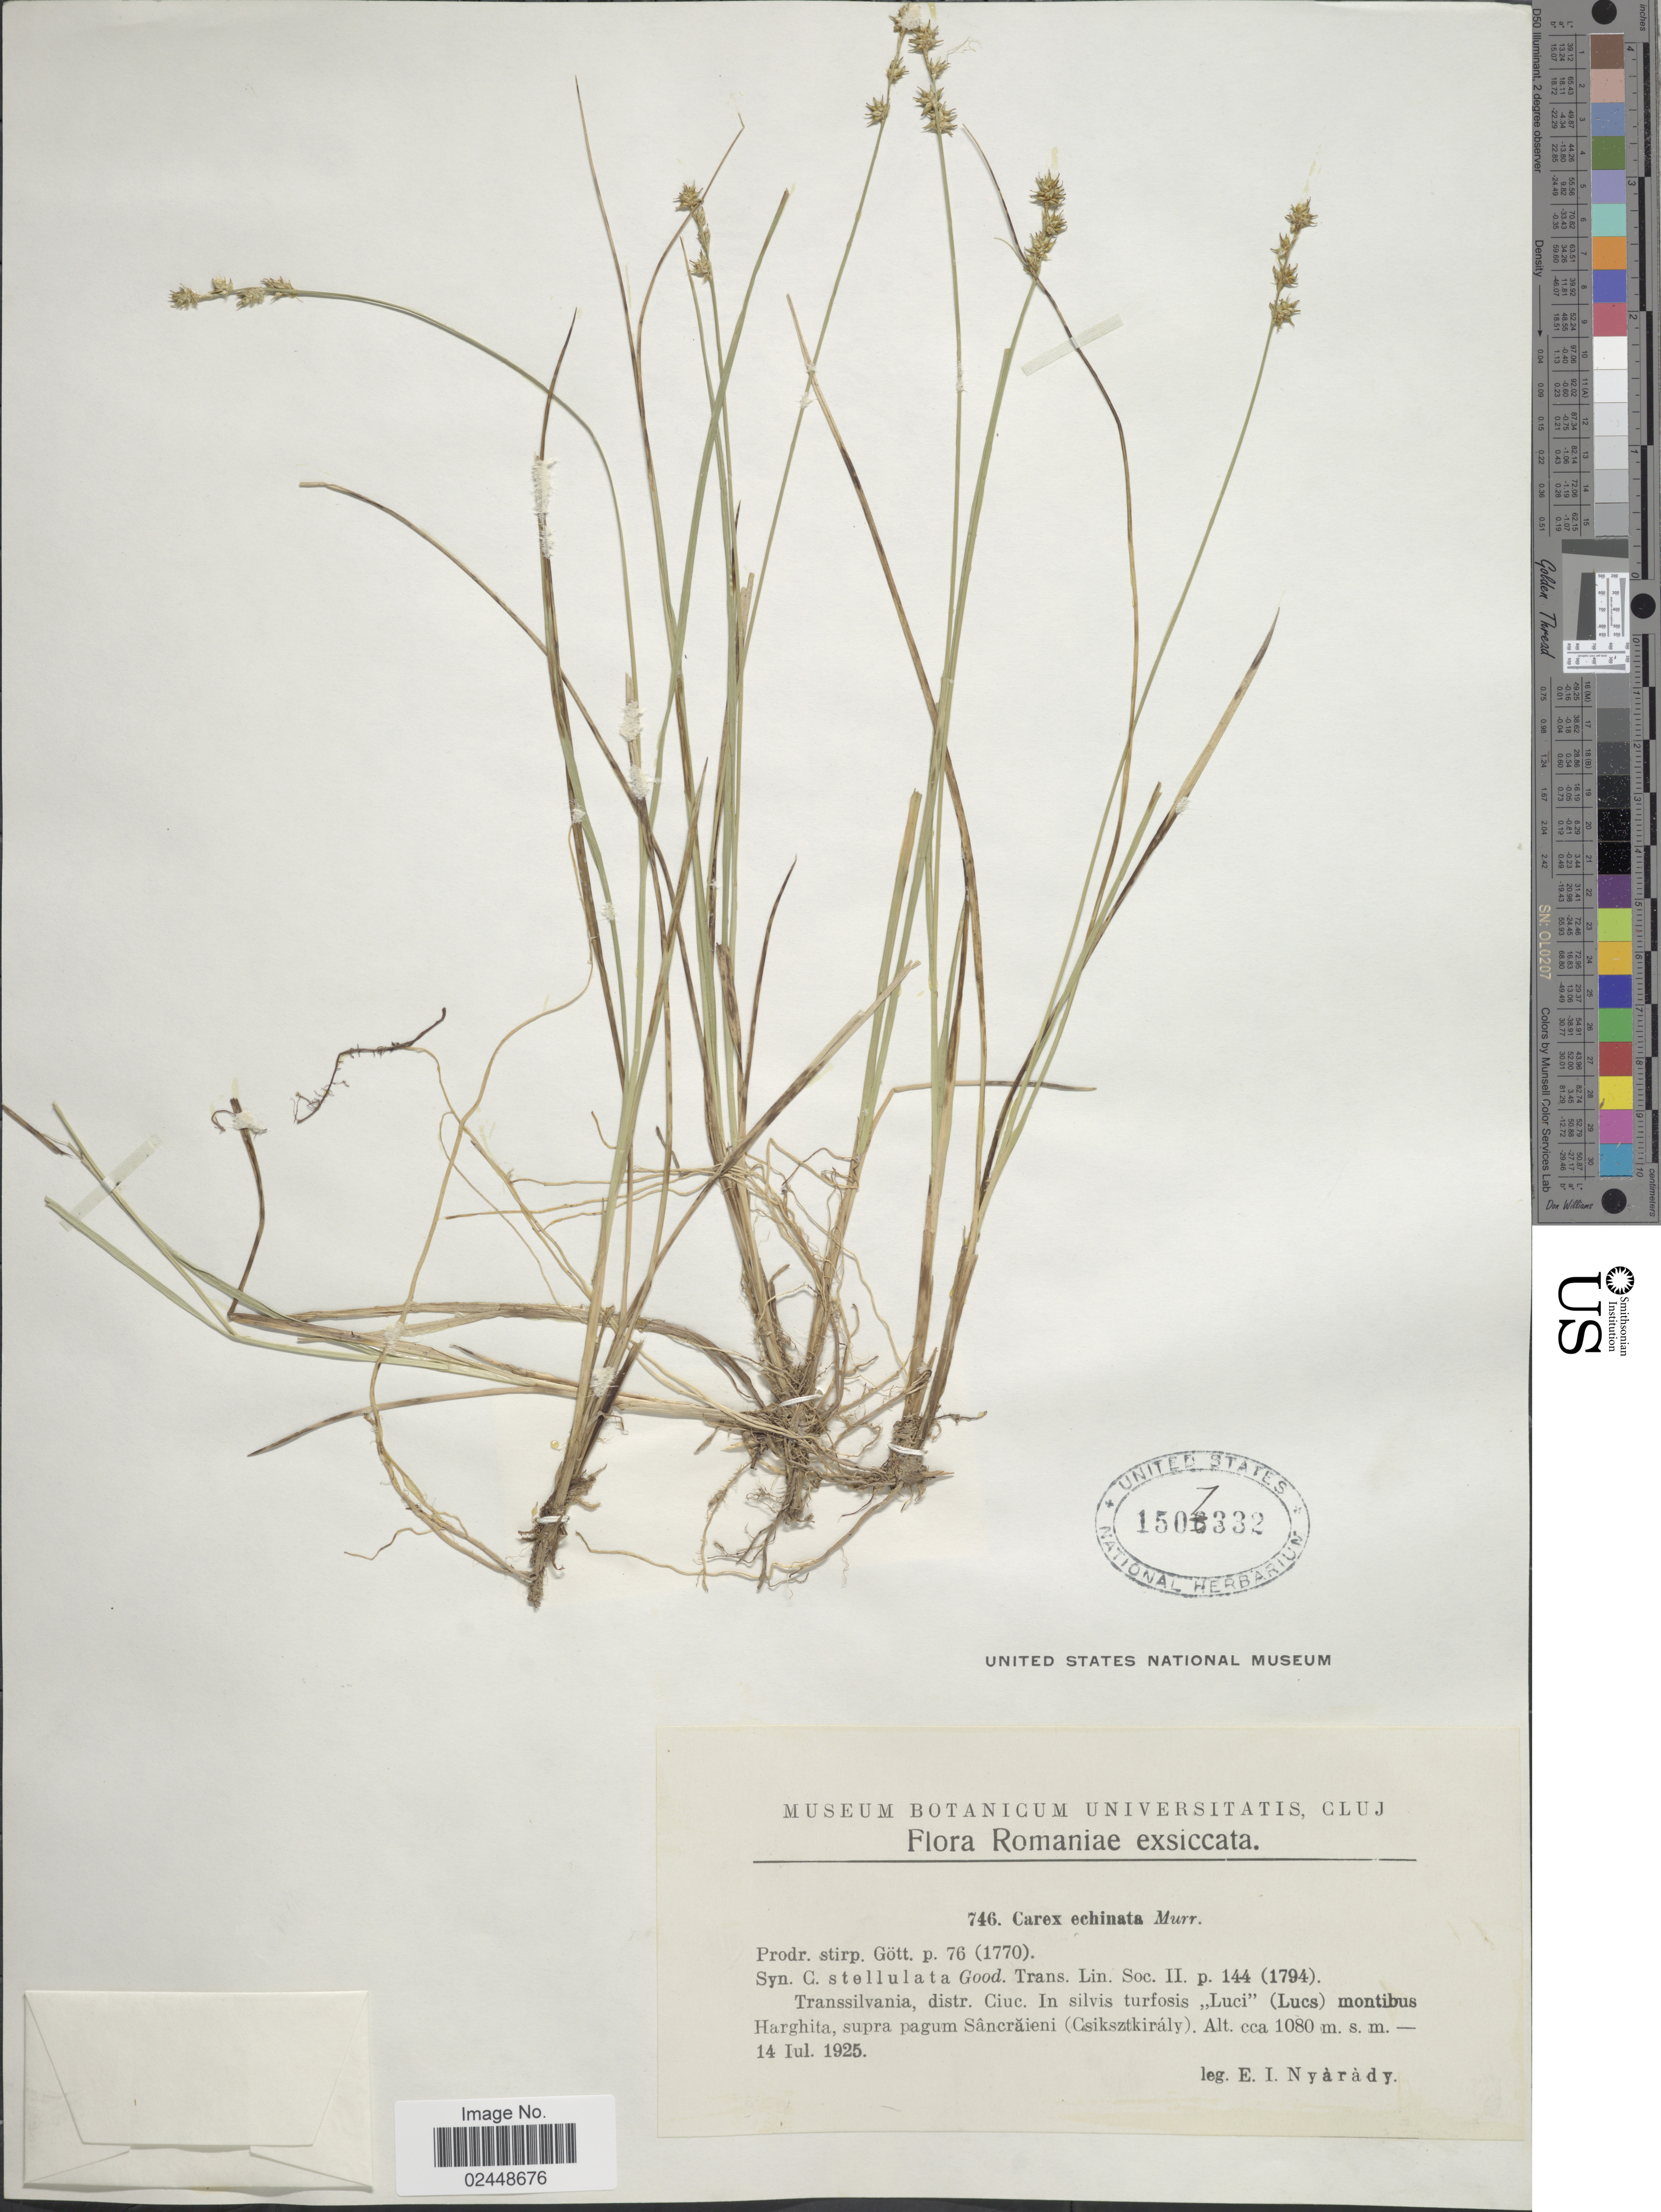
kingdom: Plantae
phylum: Tracheophyta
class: Liliopsida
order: Poales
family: Cyperaceae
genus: Carex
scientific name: Carex echinata subsp. echinata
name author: Murray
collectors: E. Nyárády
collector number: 746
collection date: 1925-07-14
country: Romania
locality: Transsilvania, distr. Ciuc. In silvis turfosis Luci (Lucs) montibus harghita, supra pagum Sancraieni (Csiksztkiraly)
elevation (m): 1080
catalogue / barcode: US 1507332